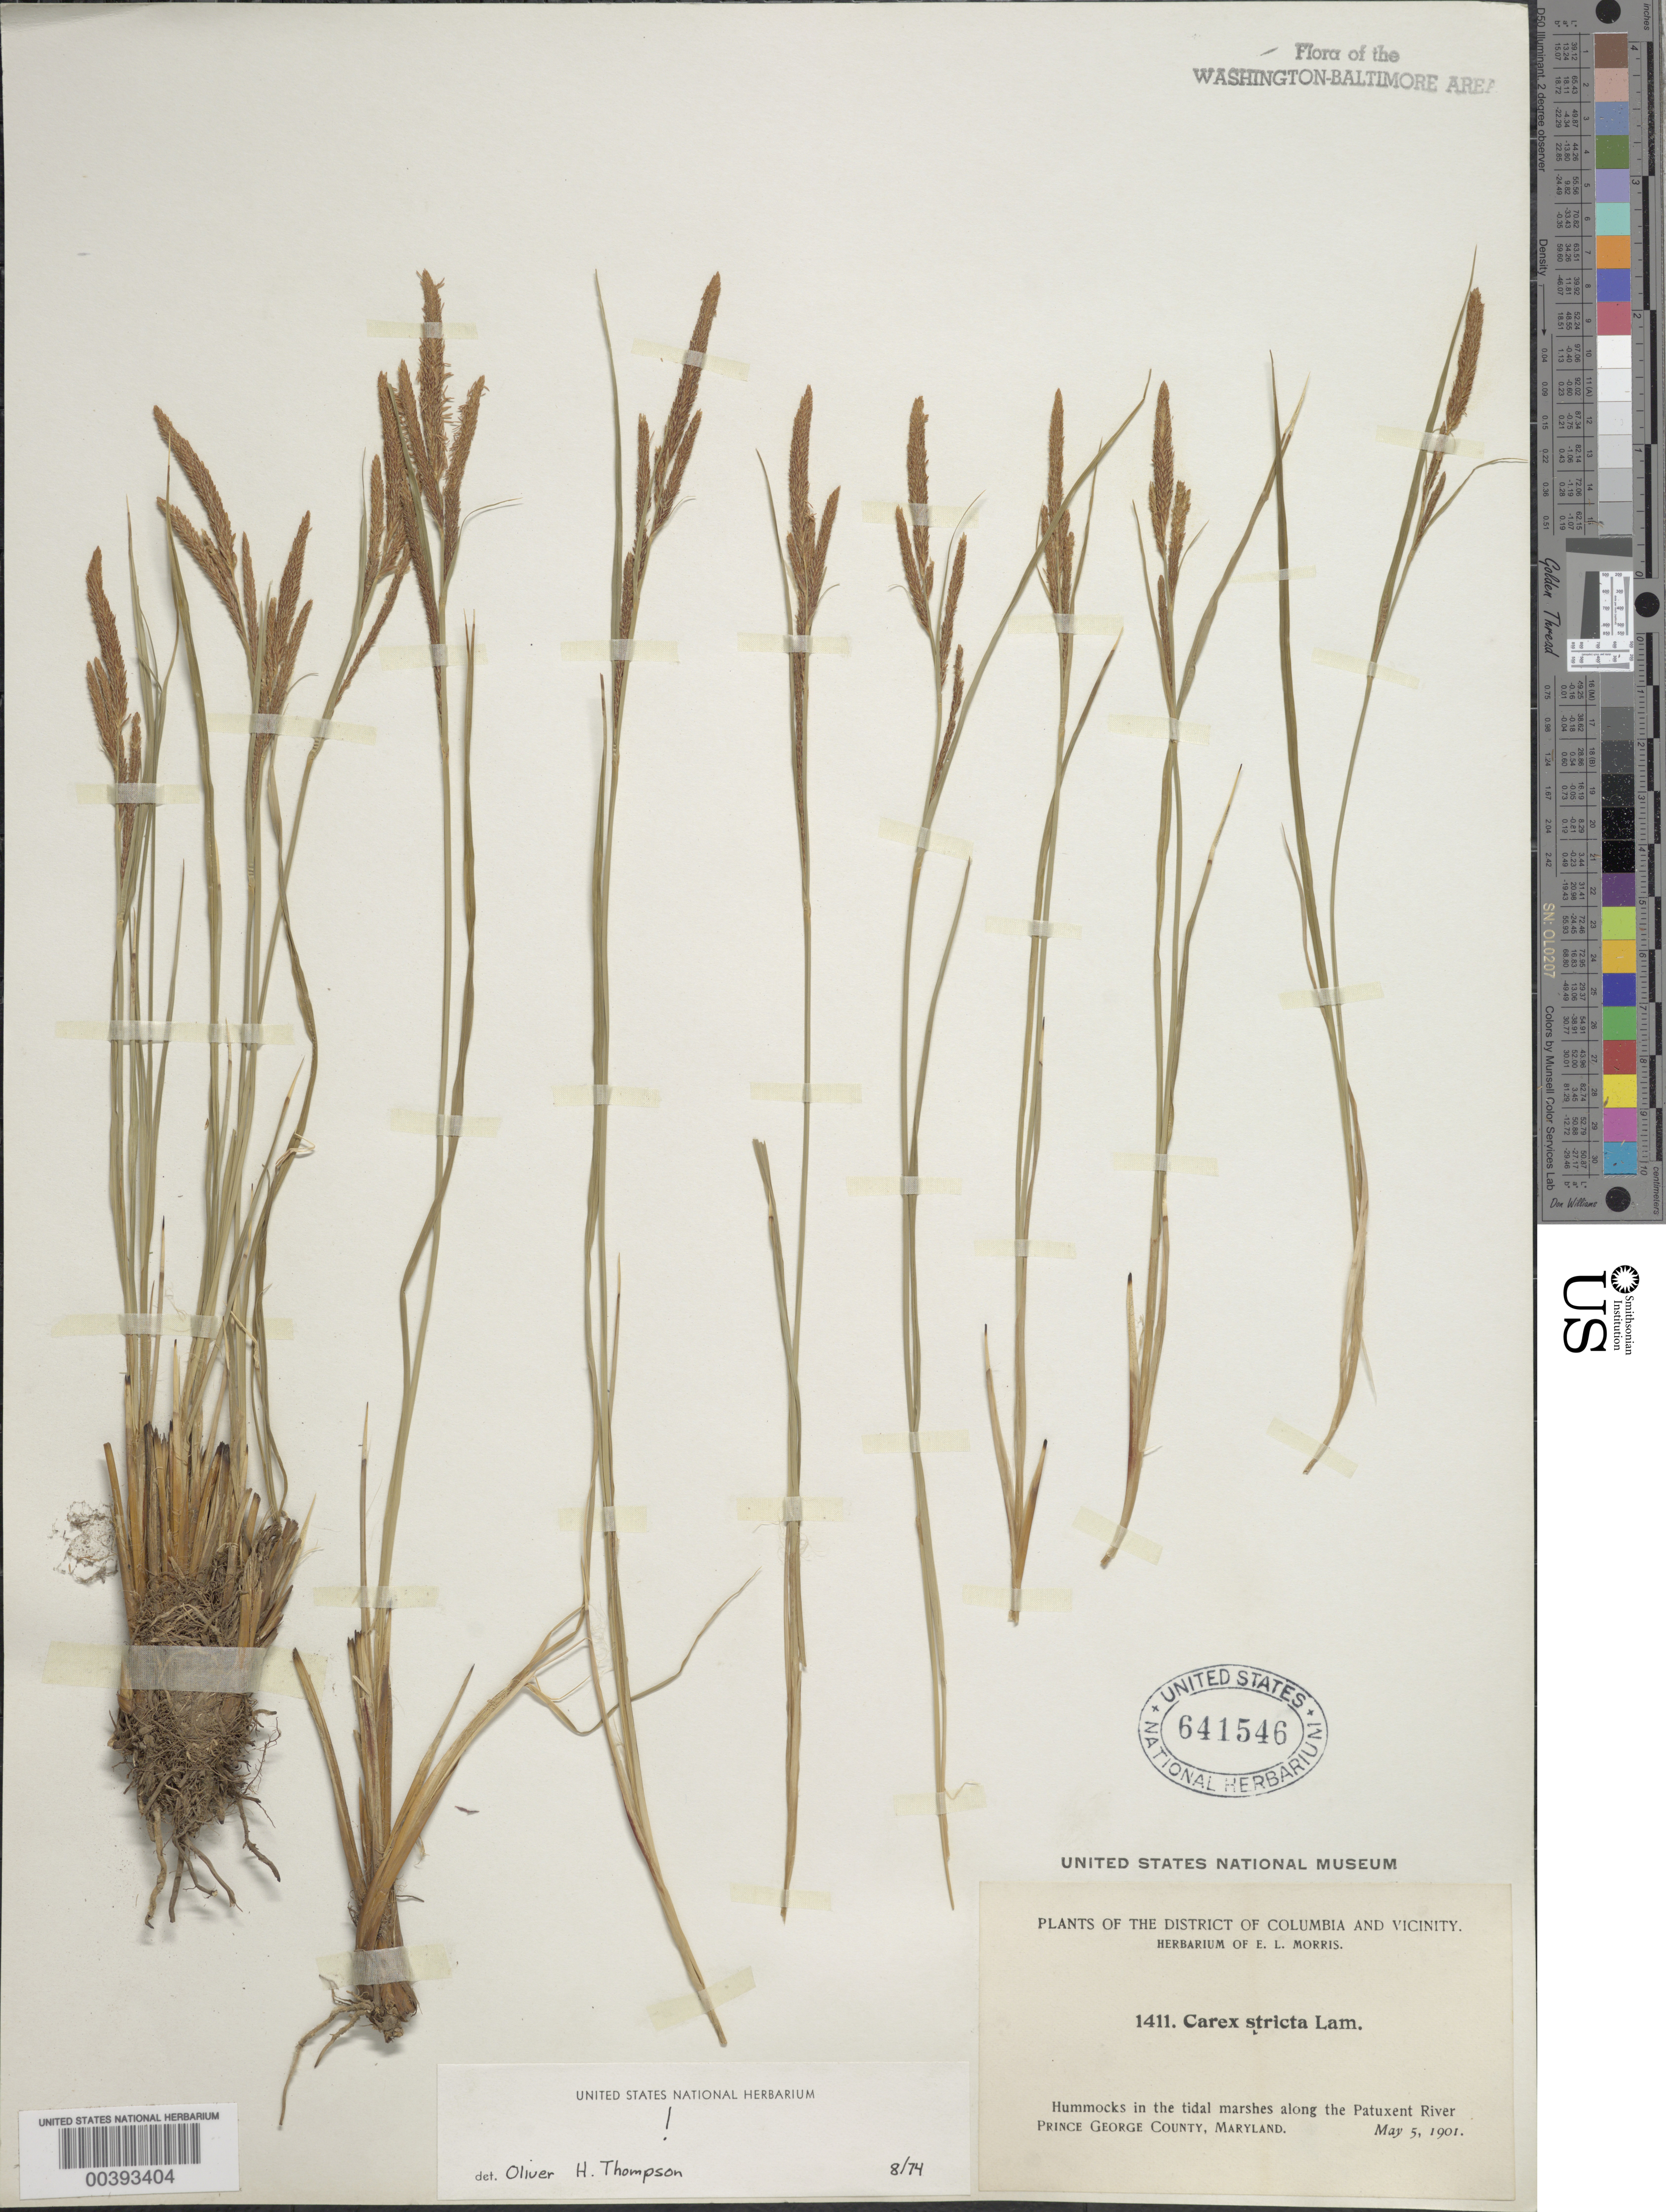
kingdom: Plantae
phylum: Tracheophyta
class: Liliopsida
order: Poales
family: Cyperaceae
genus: Carex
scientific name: Carex stricta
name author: Lam.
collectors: E. L. Morris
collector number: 1411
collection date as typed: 05 May 1901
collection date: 1901-05-05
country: United States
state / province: Maryland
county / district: Prince George's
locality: Patuxent River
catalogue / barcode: US 641546